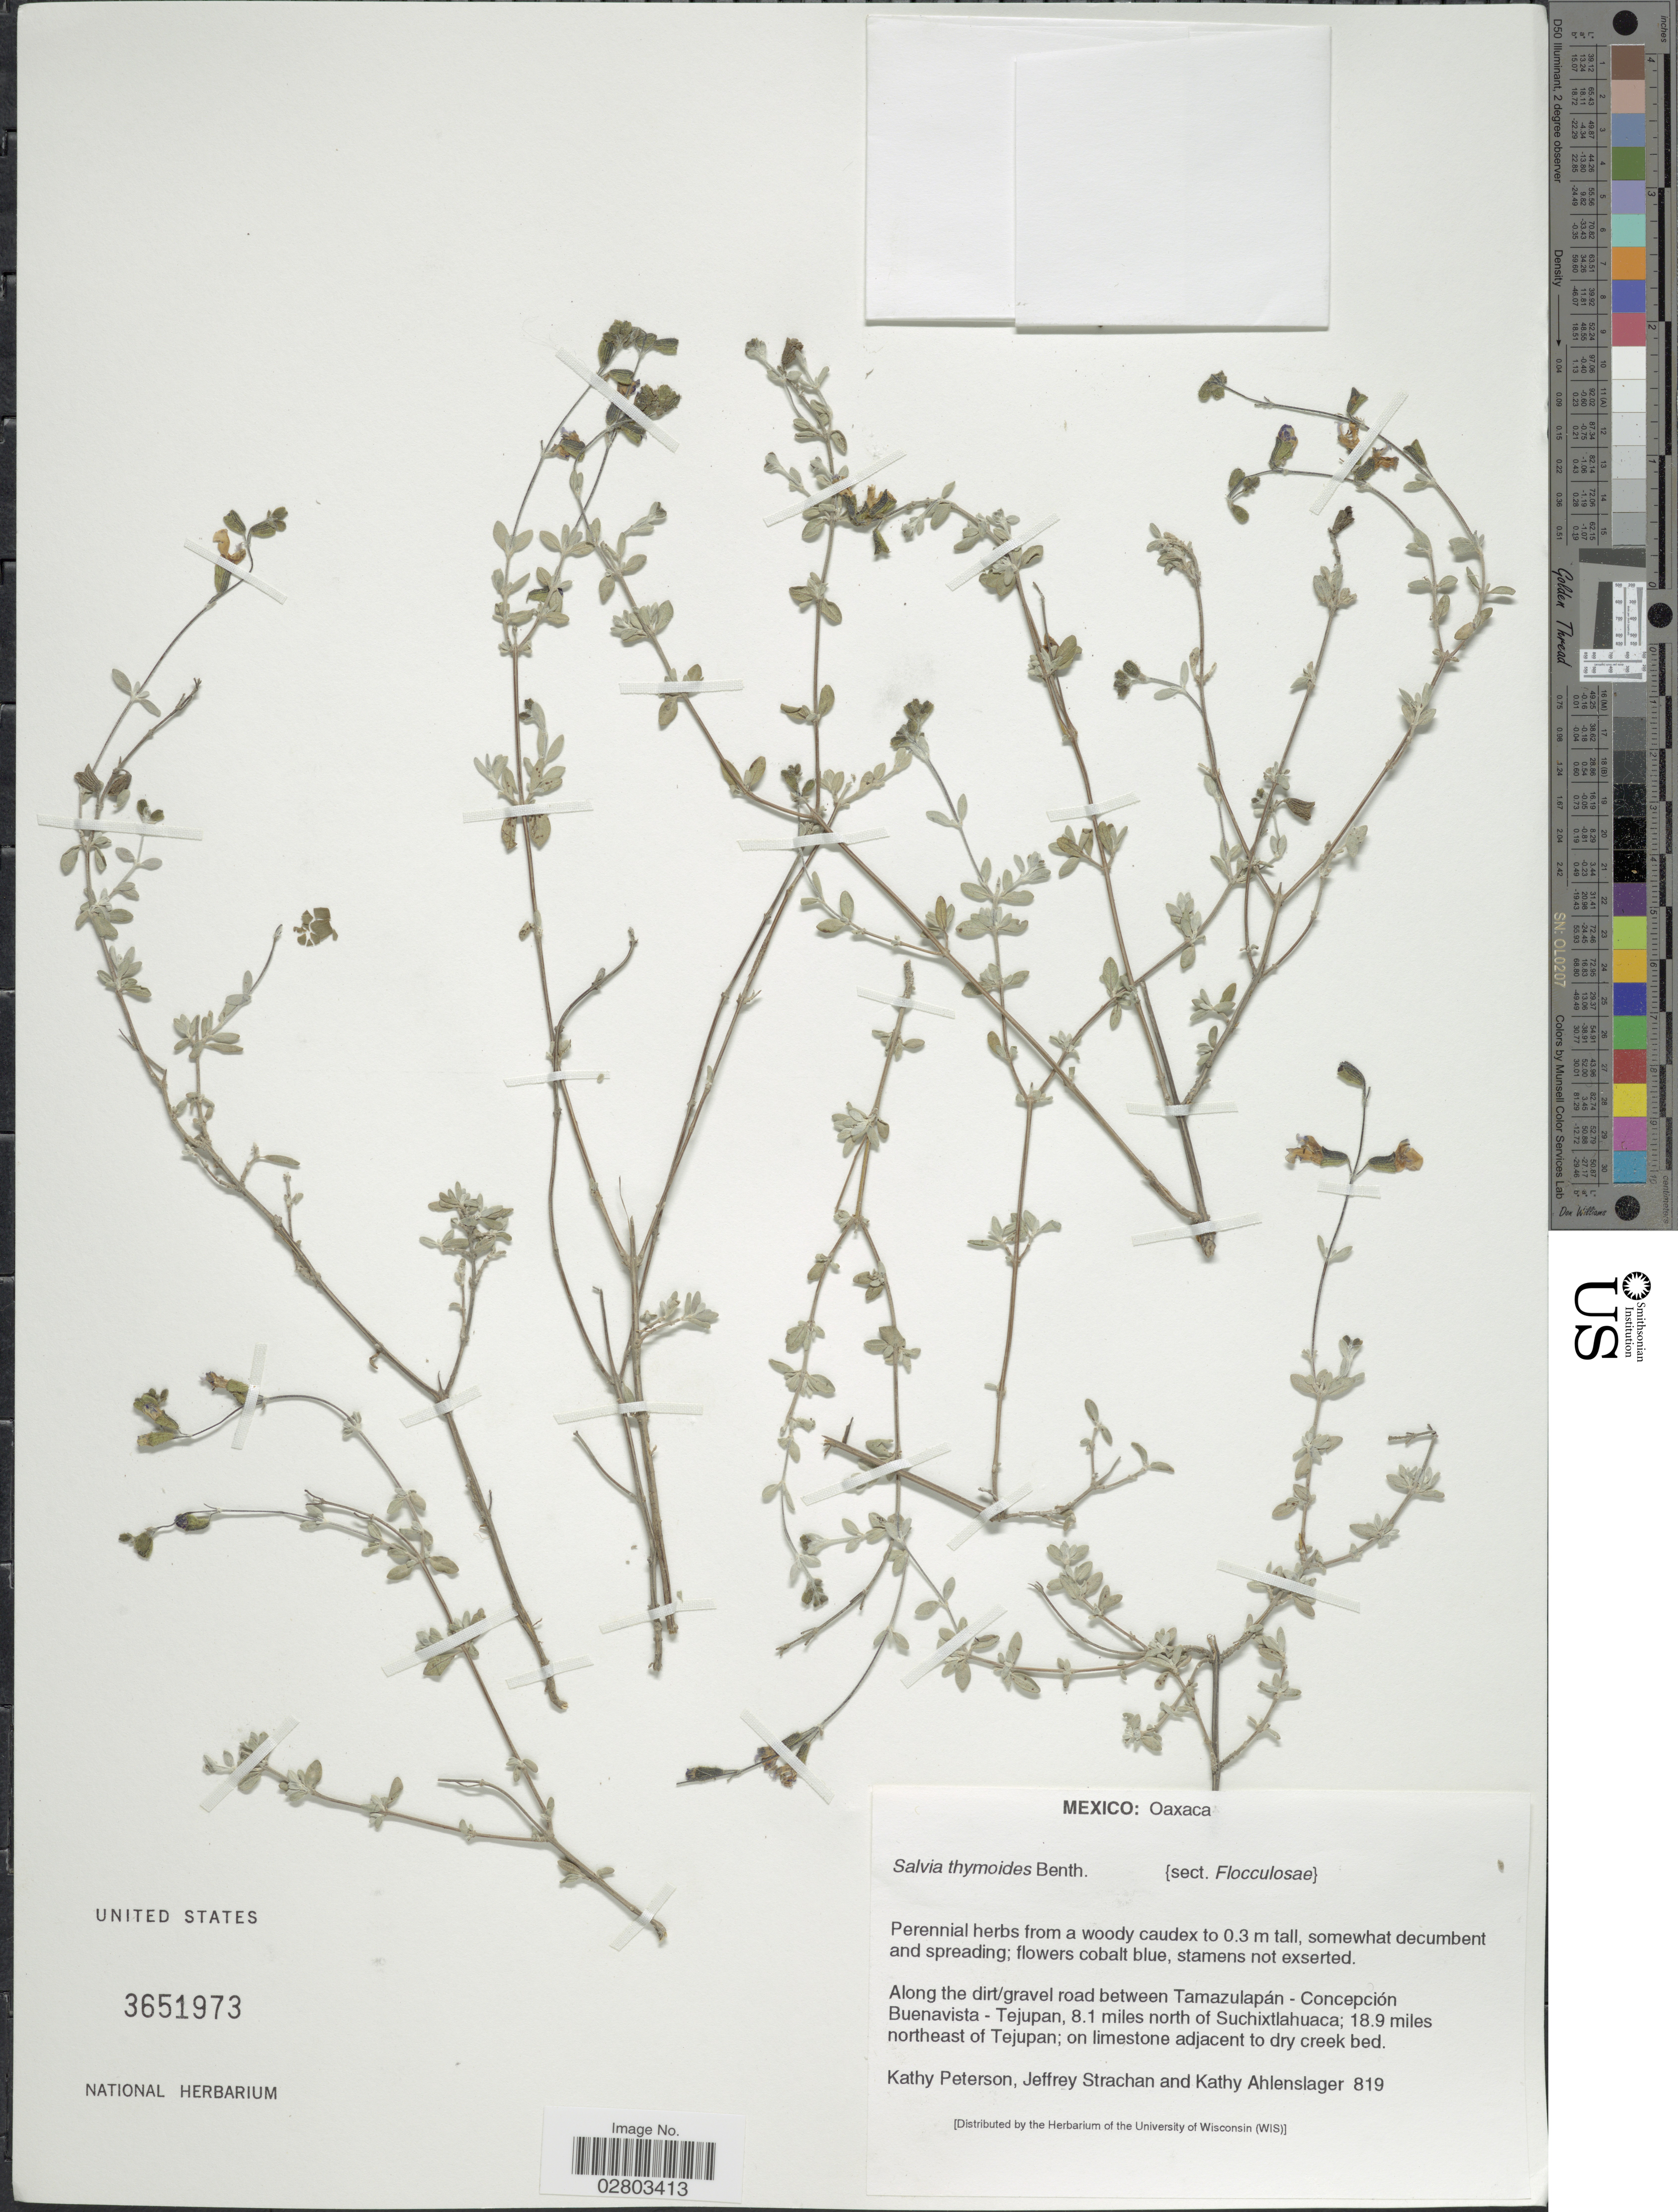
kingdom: Plantae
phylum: Tracheophyta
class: Magnoliopsida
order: Lamiales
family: Lamiaceae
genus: Salvia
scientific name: Salvia thymoides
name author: Benth.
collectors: K. Peterson, J. Strachan & K. Ahlenslager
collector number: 819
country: Mexico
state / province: Oaxaca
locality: Along the dirt/gravel road between Tamazulapán - Concepción Buenavista - Tejupan, 8.1 miles north of Suchixtlahuaca, 18.9 miles northeast of Tejupan.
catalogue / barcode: US 3651973